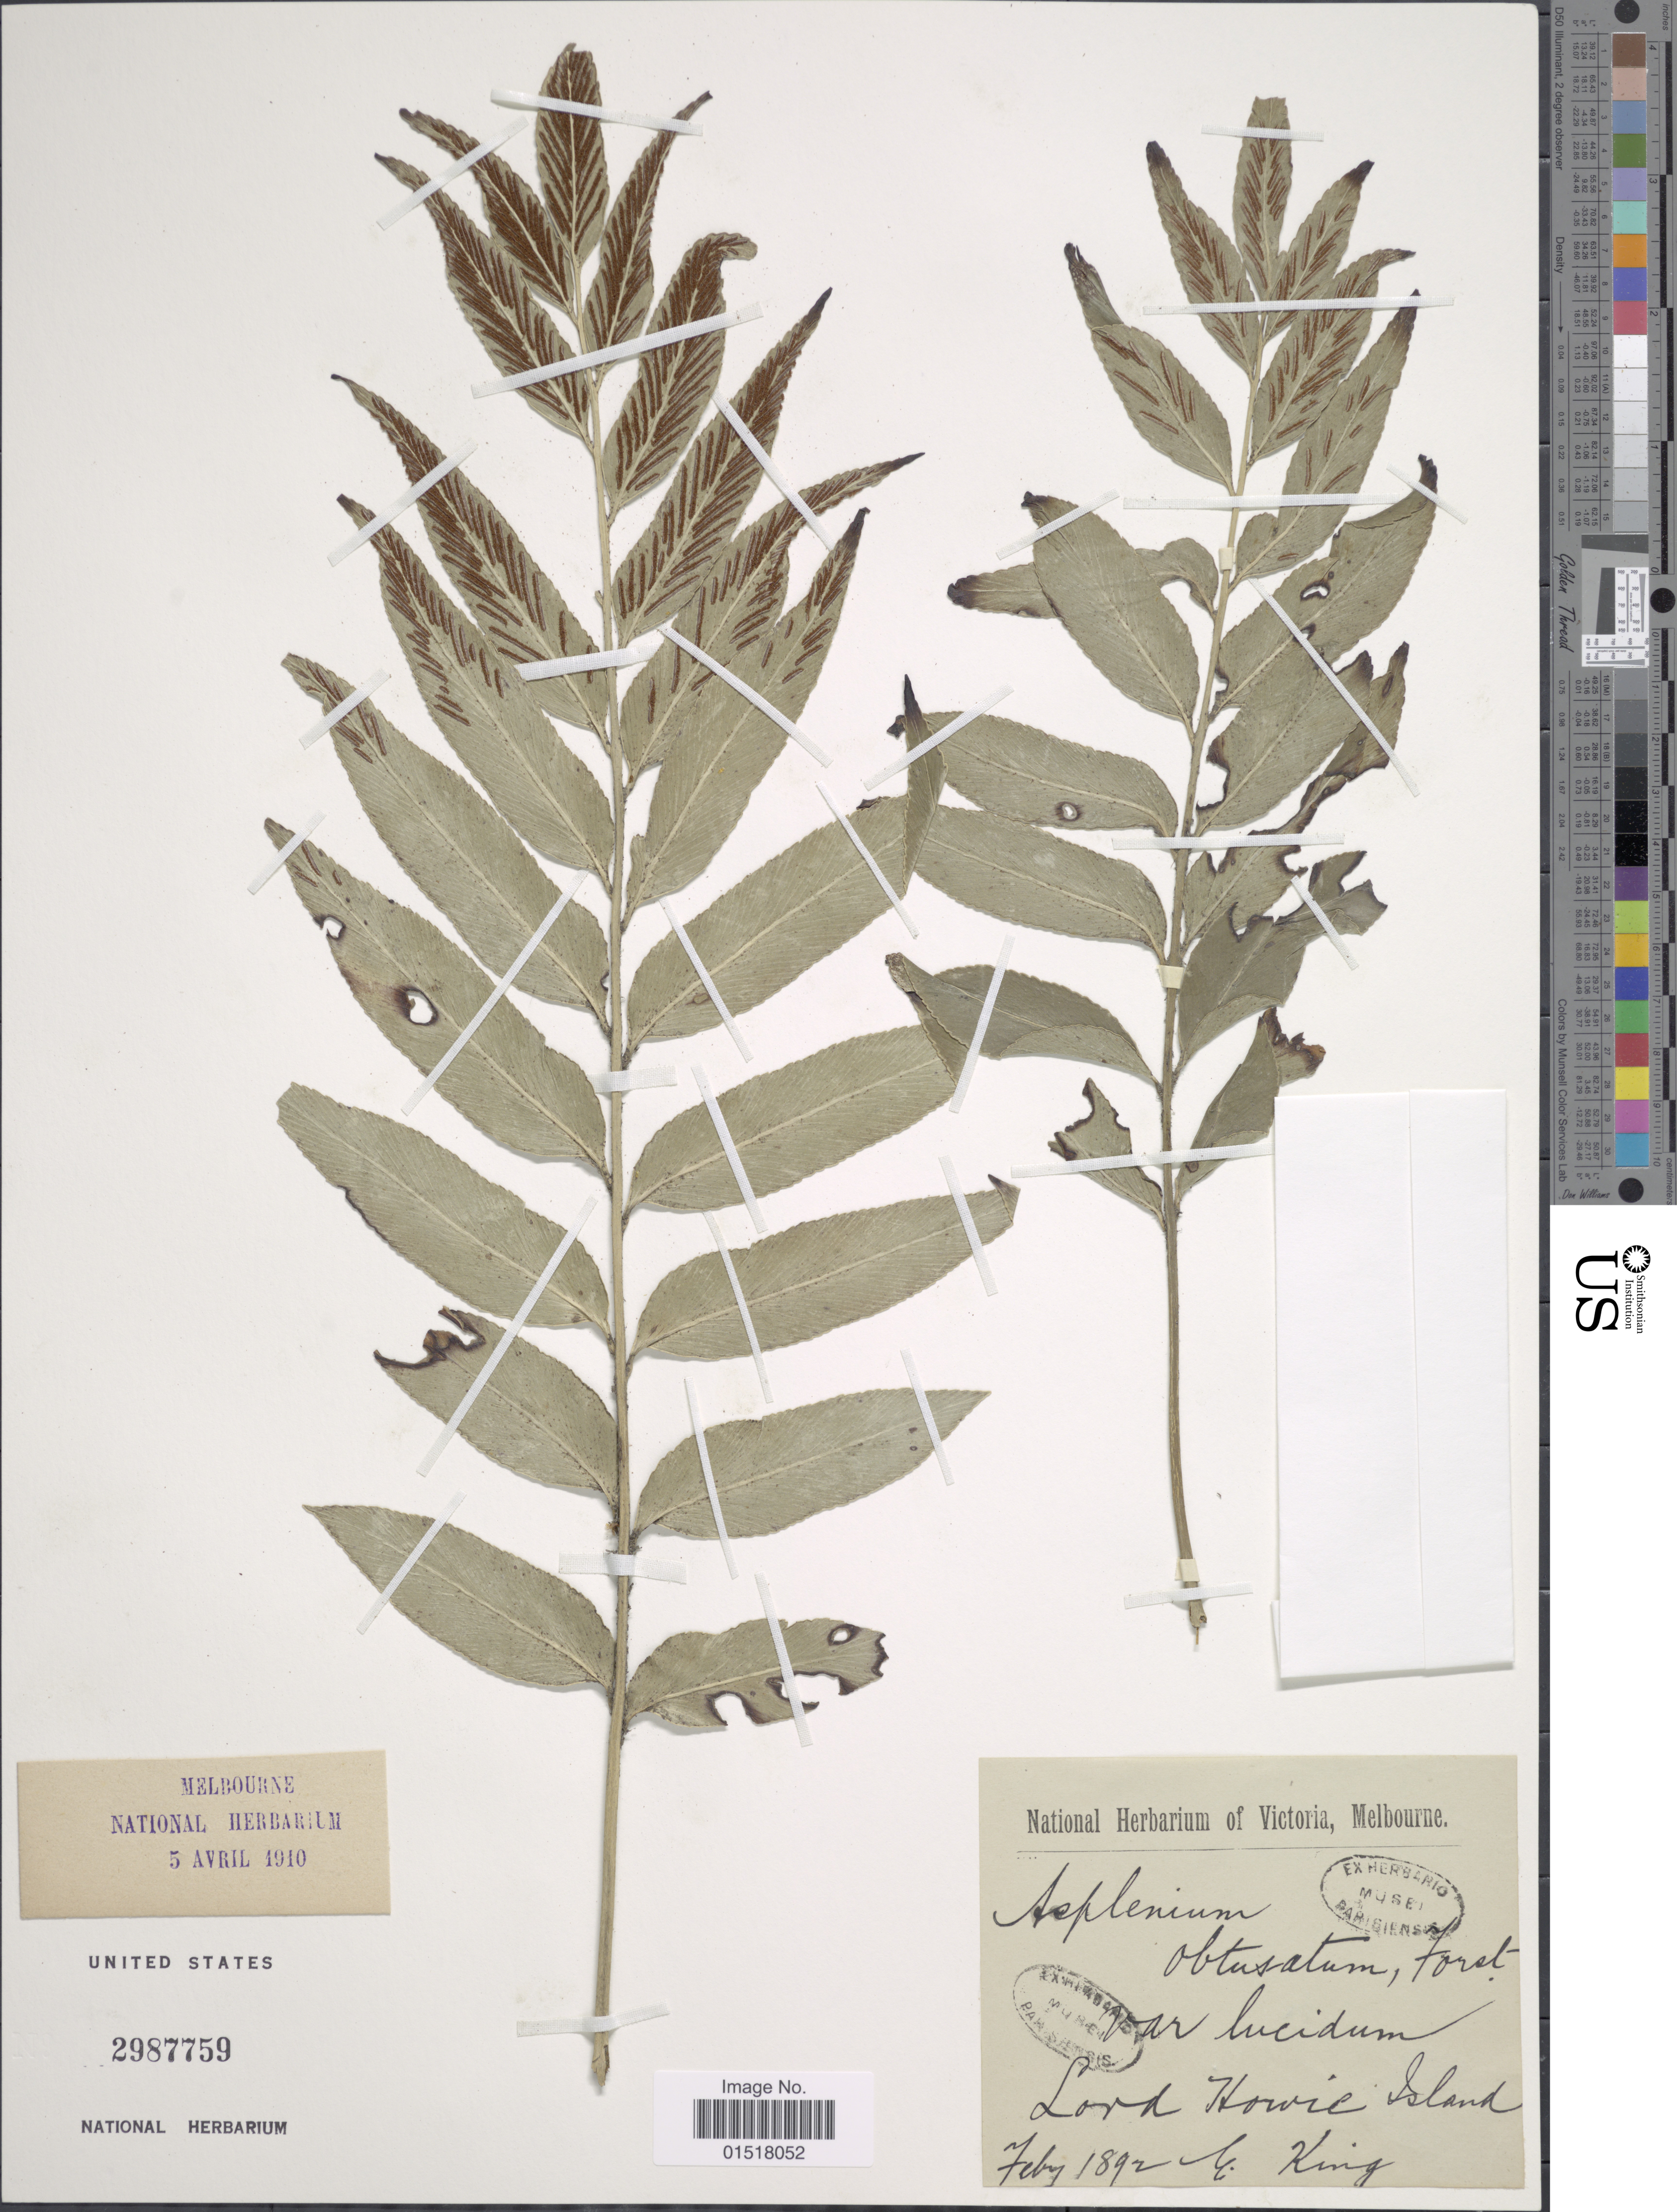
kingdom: Plantae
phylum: Tracheophyta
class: Polypodiopsida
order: Polypodiales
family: Aspleniaceae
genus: Asplenium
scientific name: Asplenium oblongifolium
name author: Colenso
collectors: G. King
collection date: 1892-02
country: Australia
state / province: New South Wales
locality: Lord Howie Island.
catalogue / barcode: US 2987759